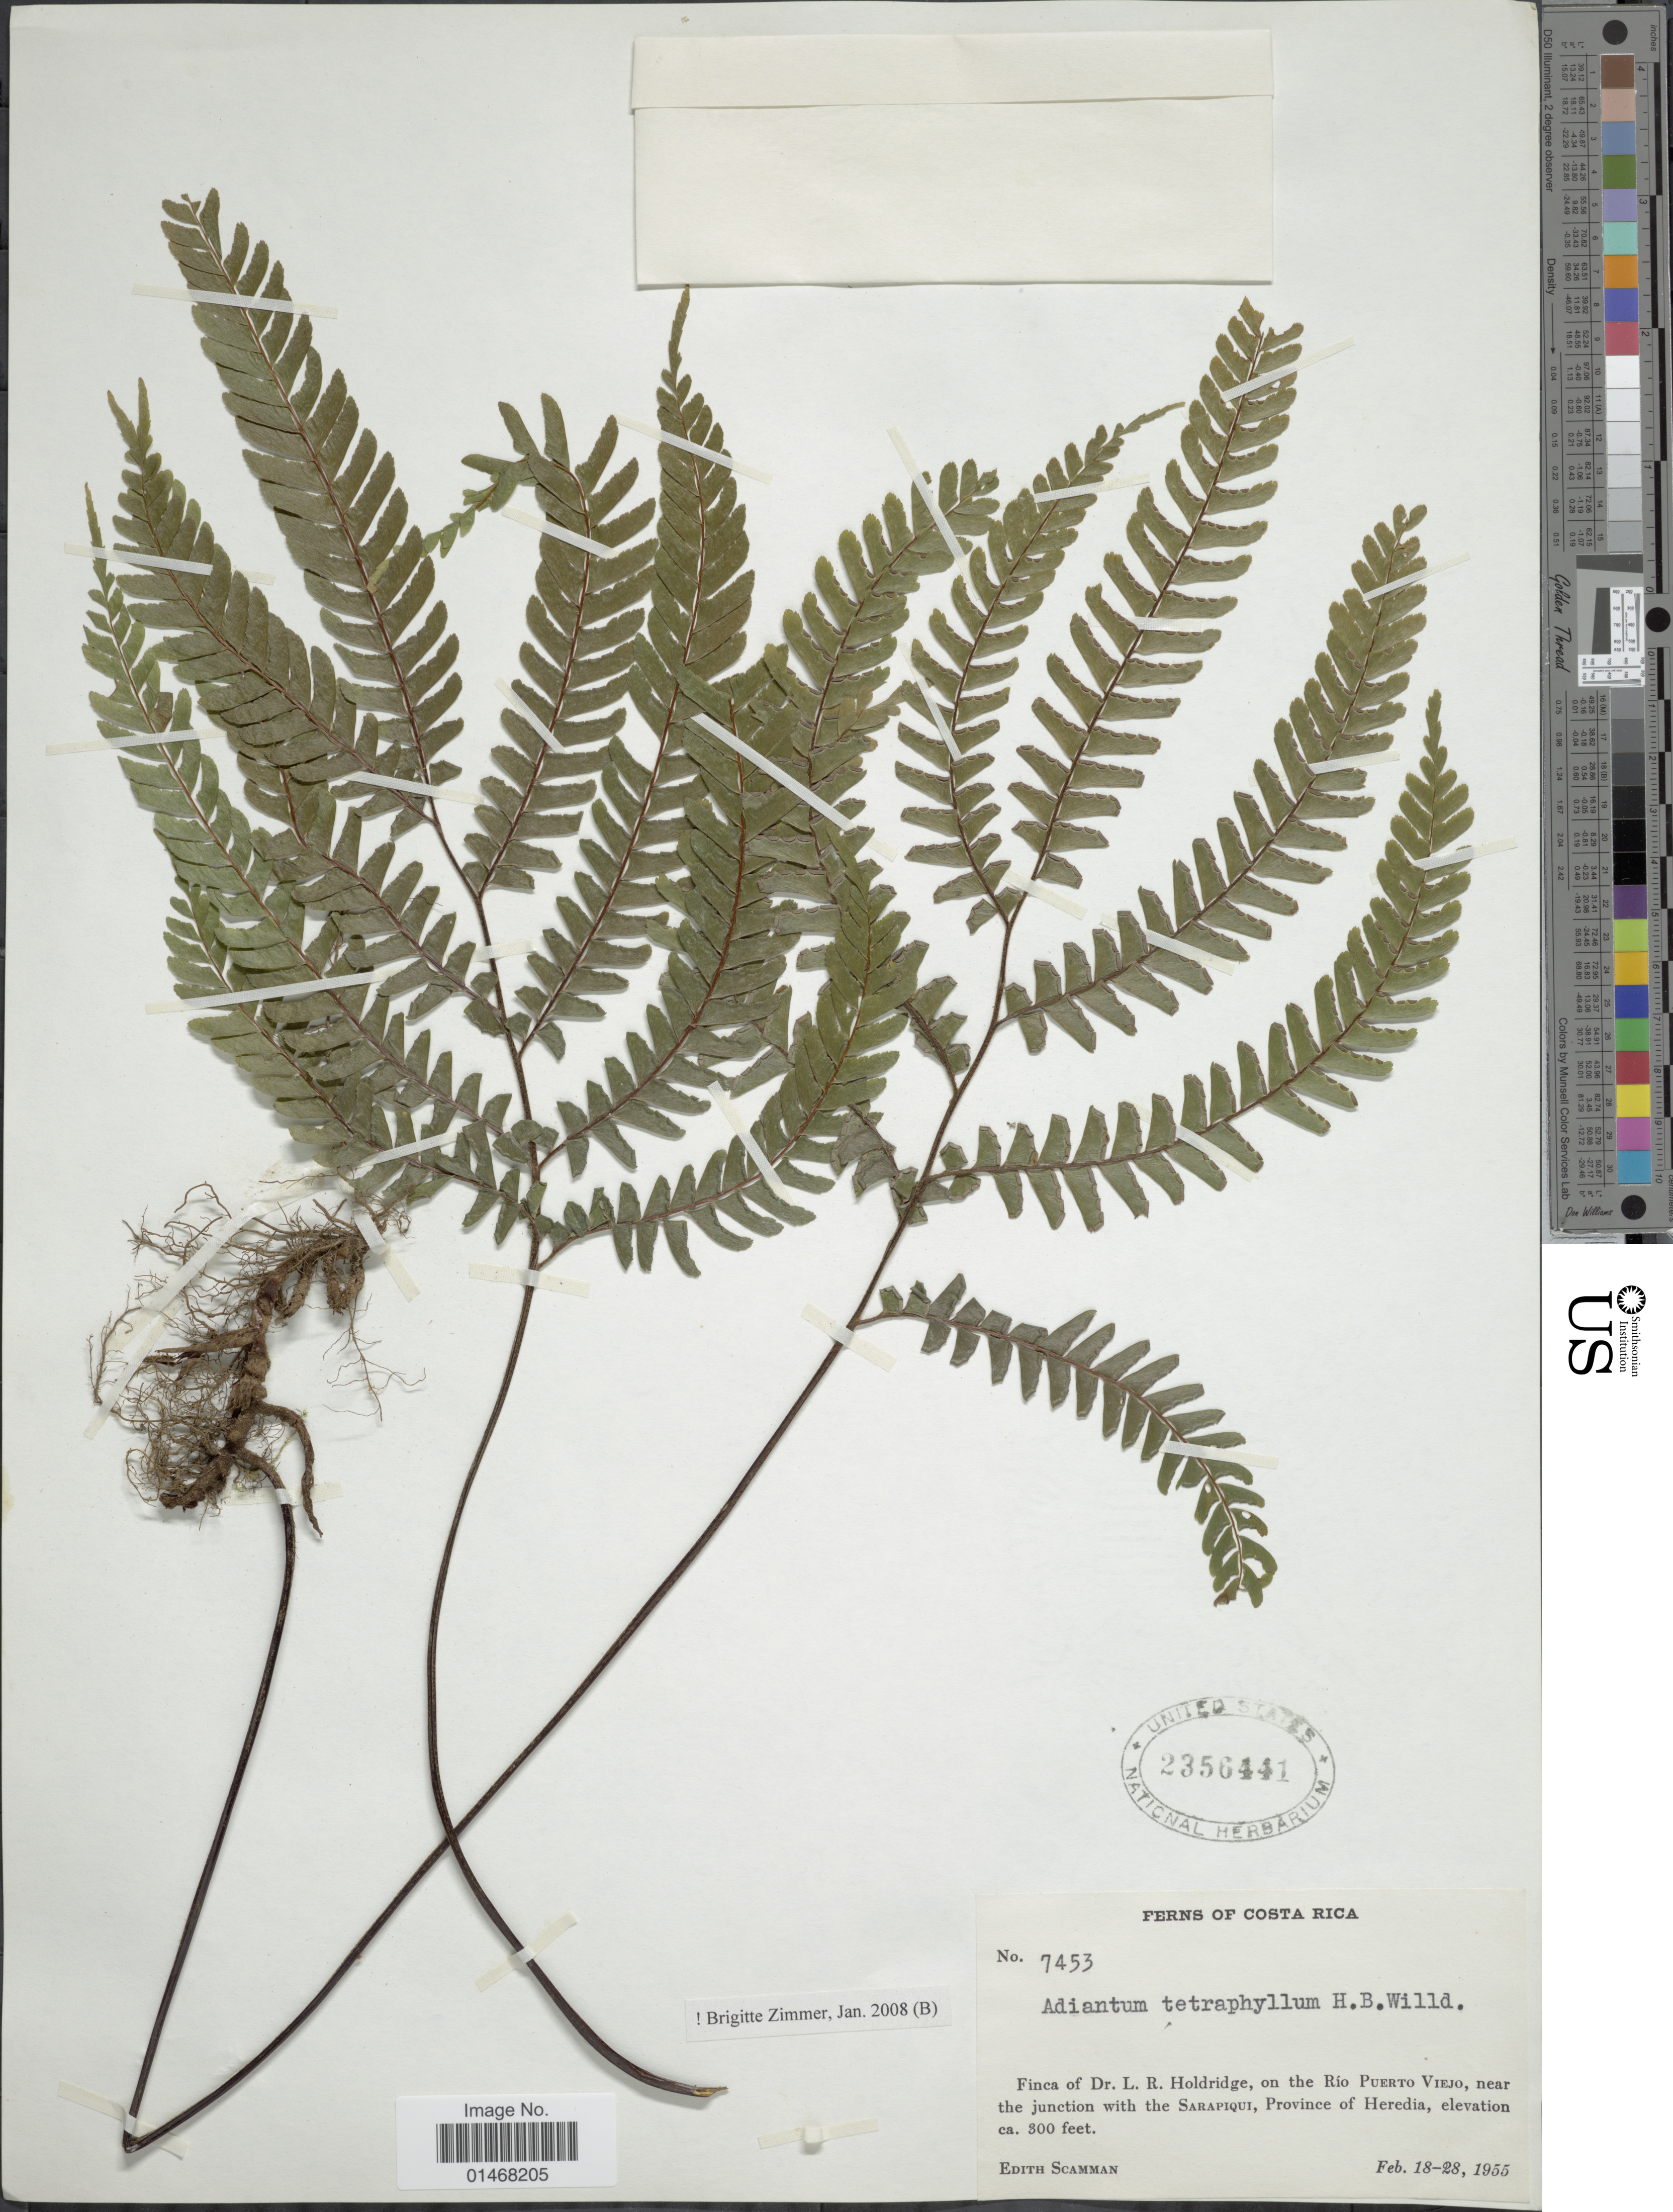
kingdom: Plantae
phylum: Tracheophyta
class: Polypodiopsida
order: Polypodiales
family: Pteridaceae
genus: Adiantum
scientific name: Adiantum tetraphyllum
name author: Humb. & Bonpl. ex Willd.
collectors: E. Scamman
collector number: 7453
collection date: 1955-02-18/1955-02-28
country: Costa Rica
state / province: Heredia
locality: On the Río Puerto Viejo, near the junction with the Sarapiqui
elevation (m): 91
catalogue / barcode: US 2356441